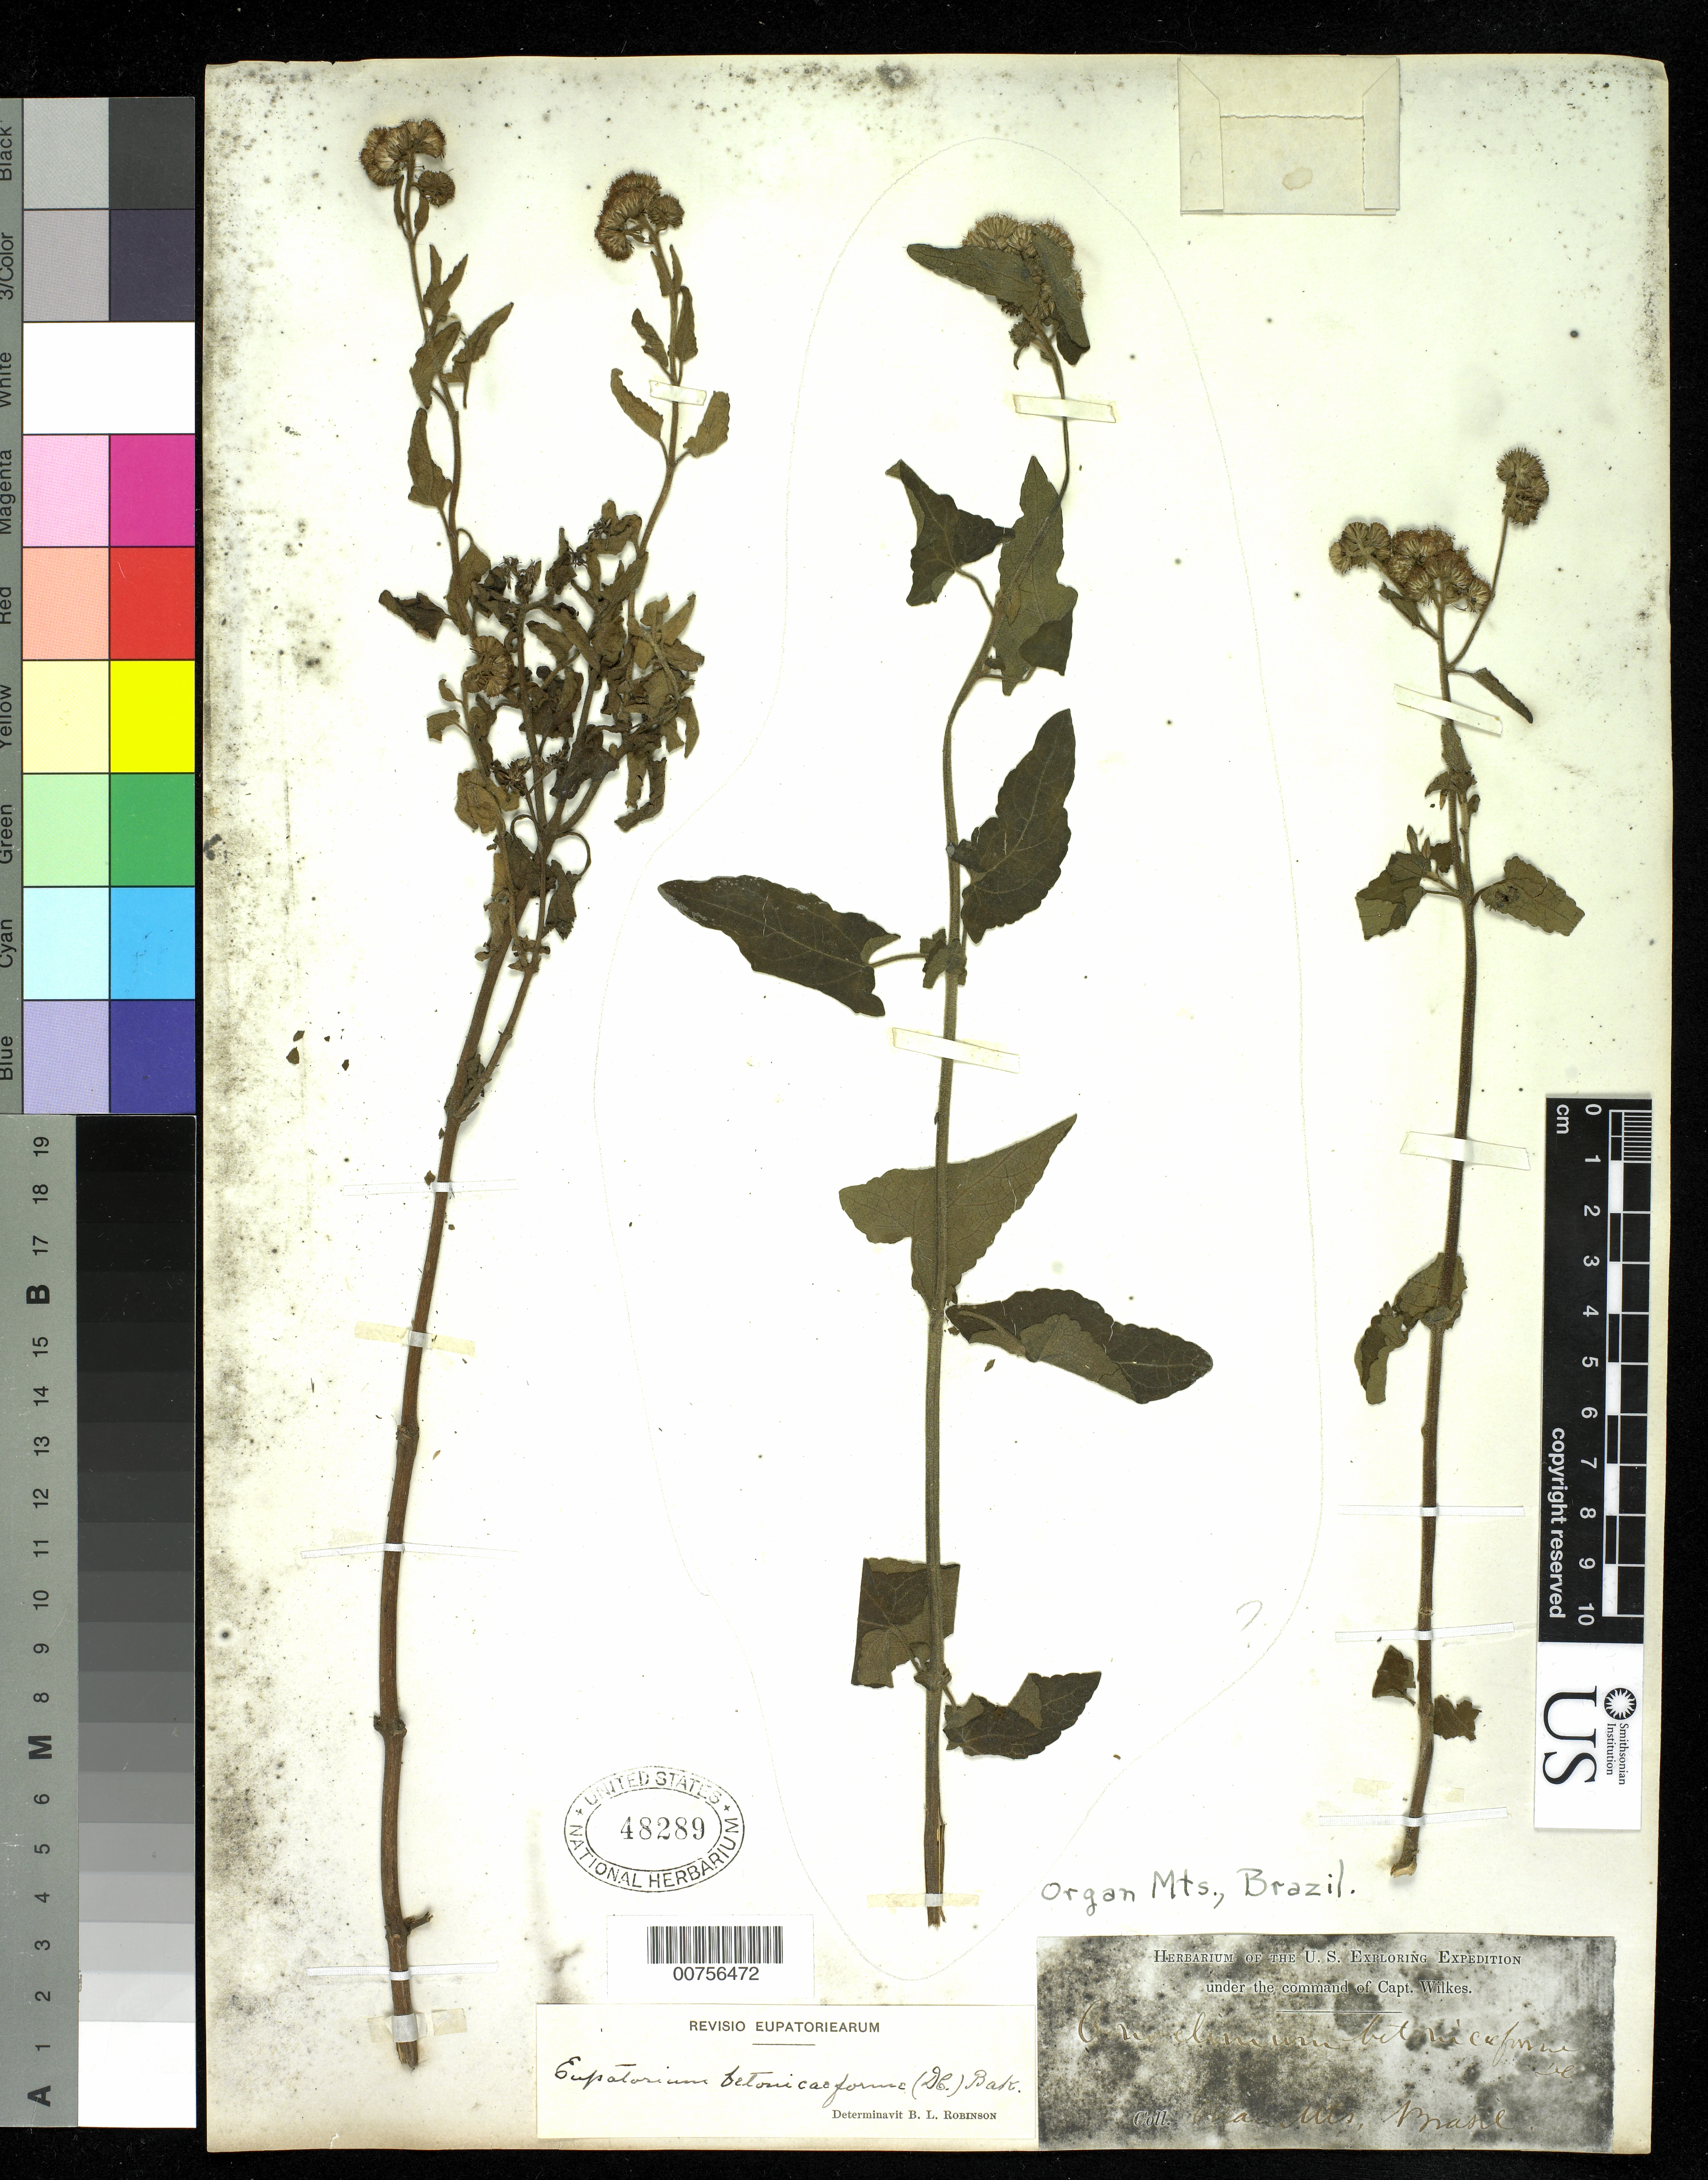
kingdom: Plantae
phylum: Tracheophyta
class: Magnoliopsida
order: Asterales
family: Asteraceae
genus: Barrosoa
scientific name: Barrosoa betoniciformis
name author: (DC.) R.M. King & H. Rob.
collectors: Wilkes Explor. Exped.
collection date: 1838/1842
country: Brazil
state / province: Rio de Janeiro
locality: Organ Mts.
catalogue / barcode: US 48289